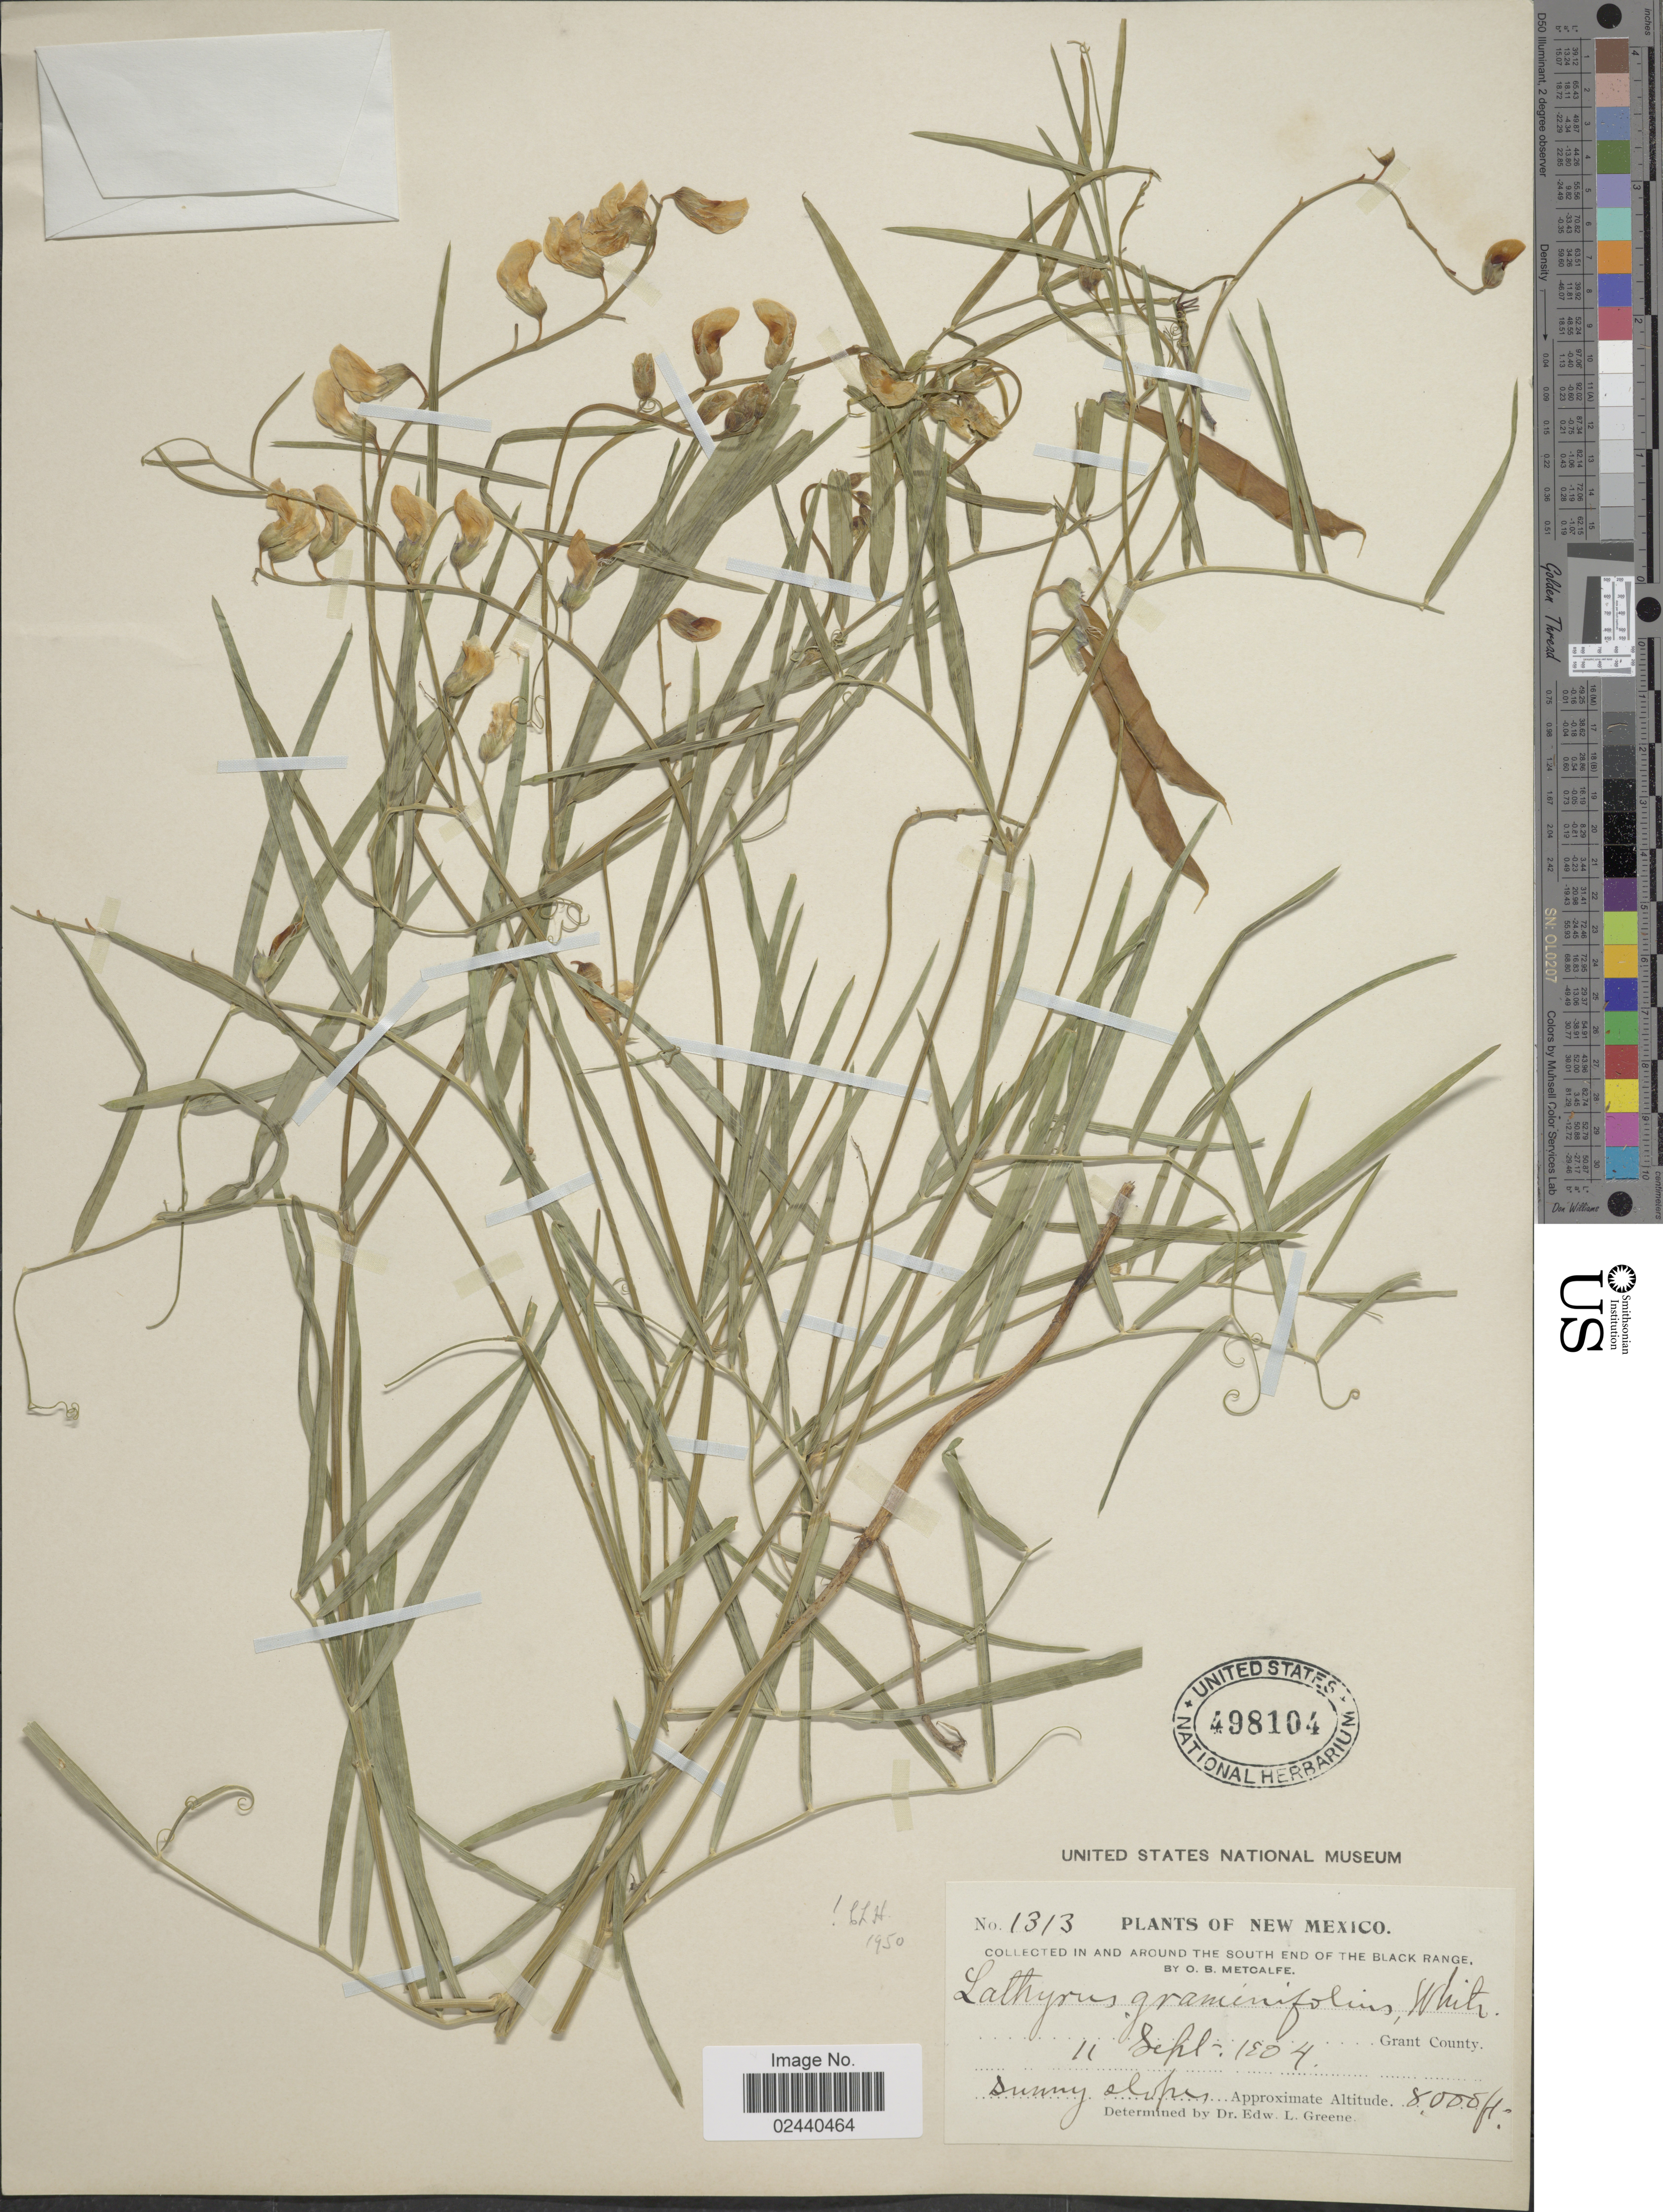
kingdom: Plantae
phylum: Tracheophyta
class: Magnoliopsida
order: Fabales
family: Fabaceae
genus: Lathyrus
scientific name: Lathyrus graminifolius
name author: (S. Watson) T.G. White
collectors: O. B. Metcalfe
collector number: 1313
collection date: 1904-09-11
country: United States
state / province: New Mexico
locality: In and around the South End of the Black Range. Grant County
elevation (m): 2438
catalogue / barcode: US 498104